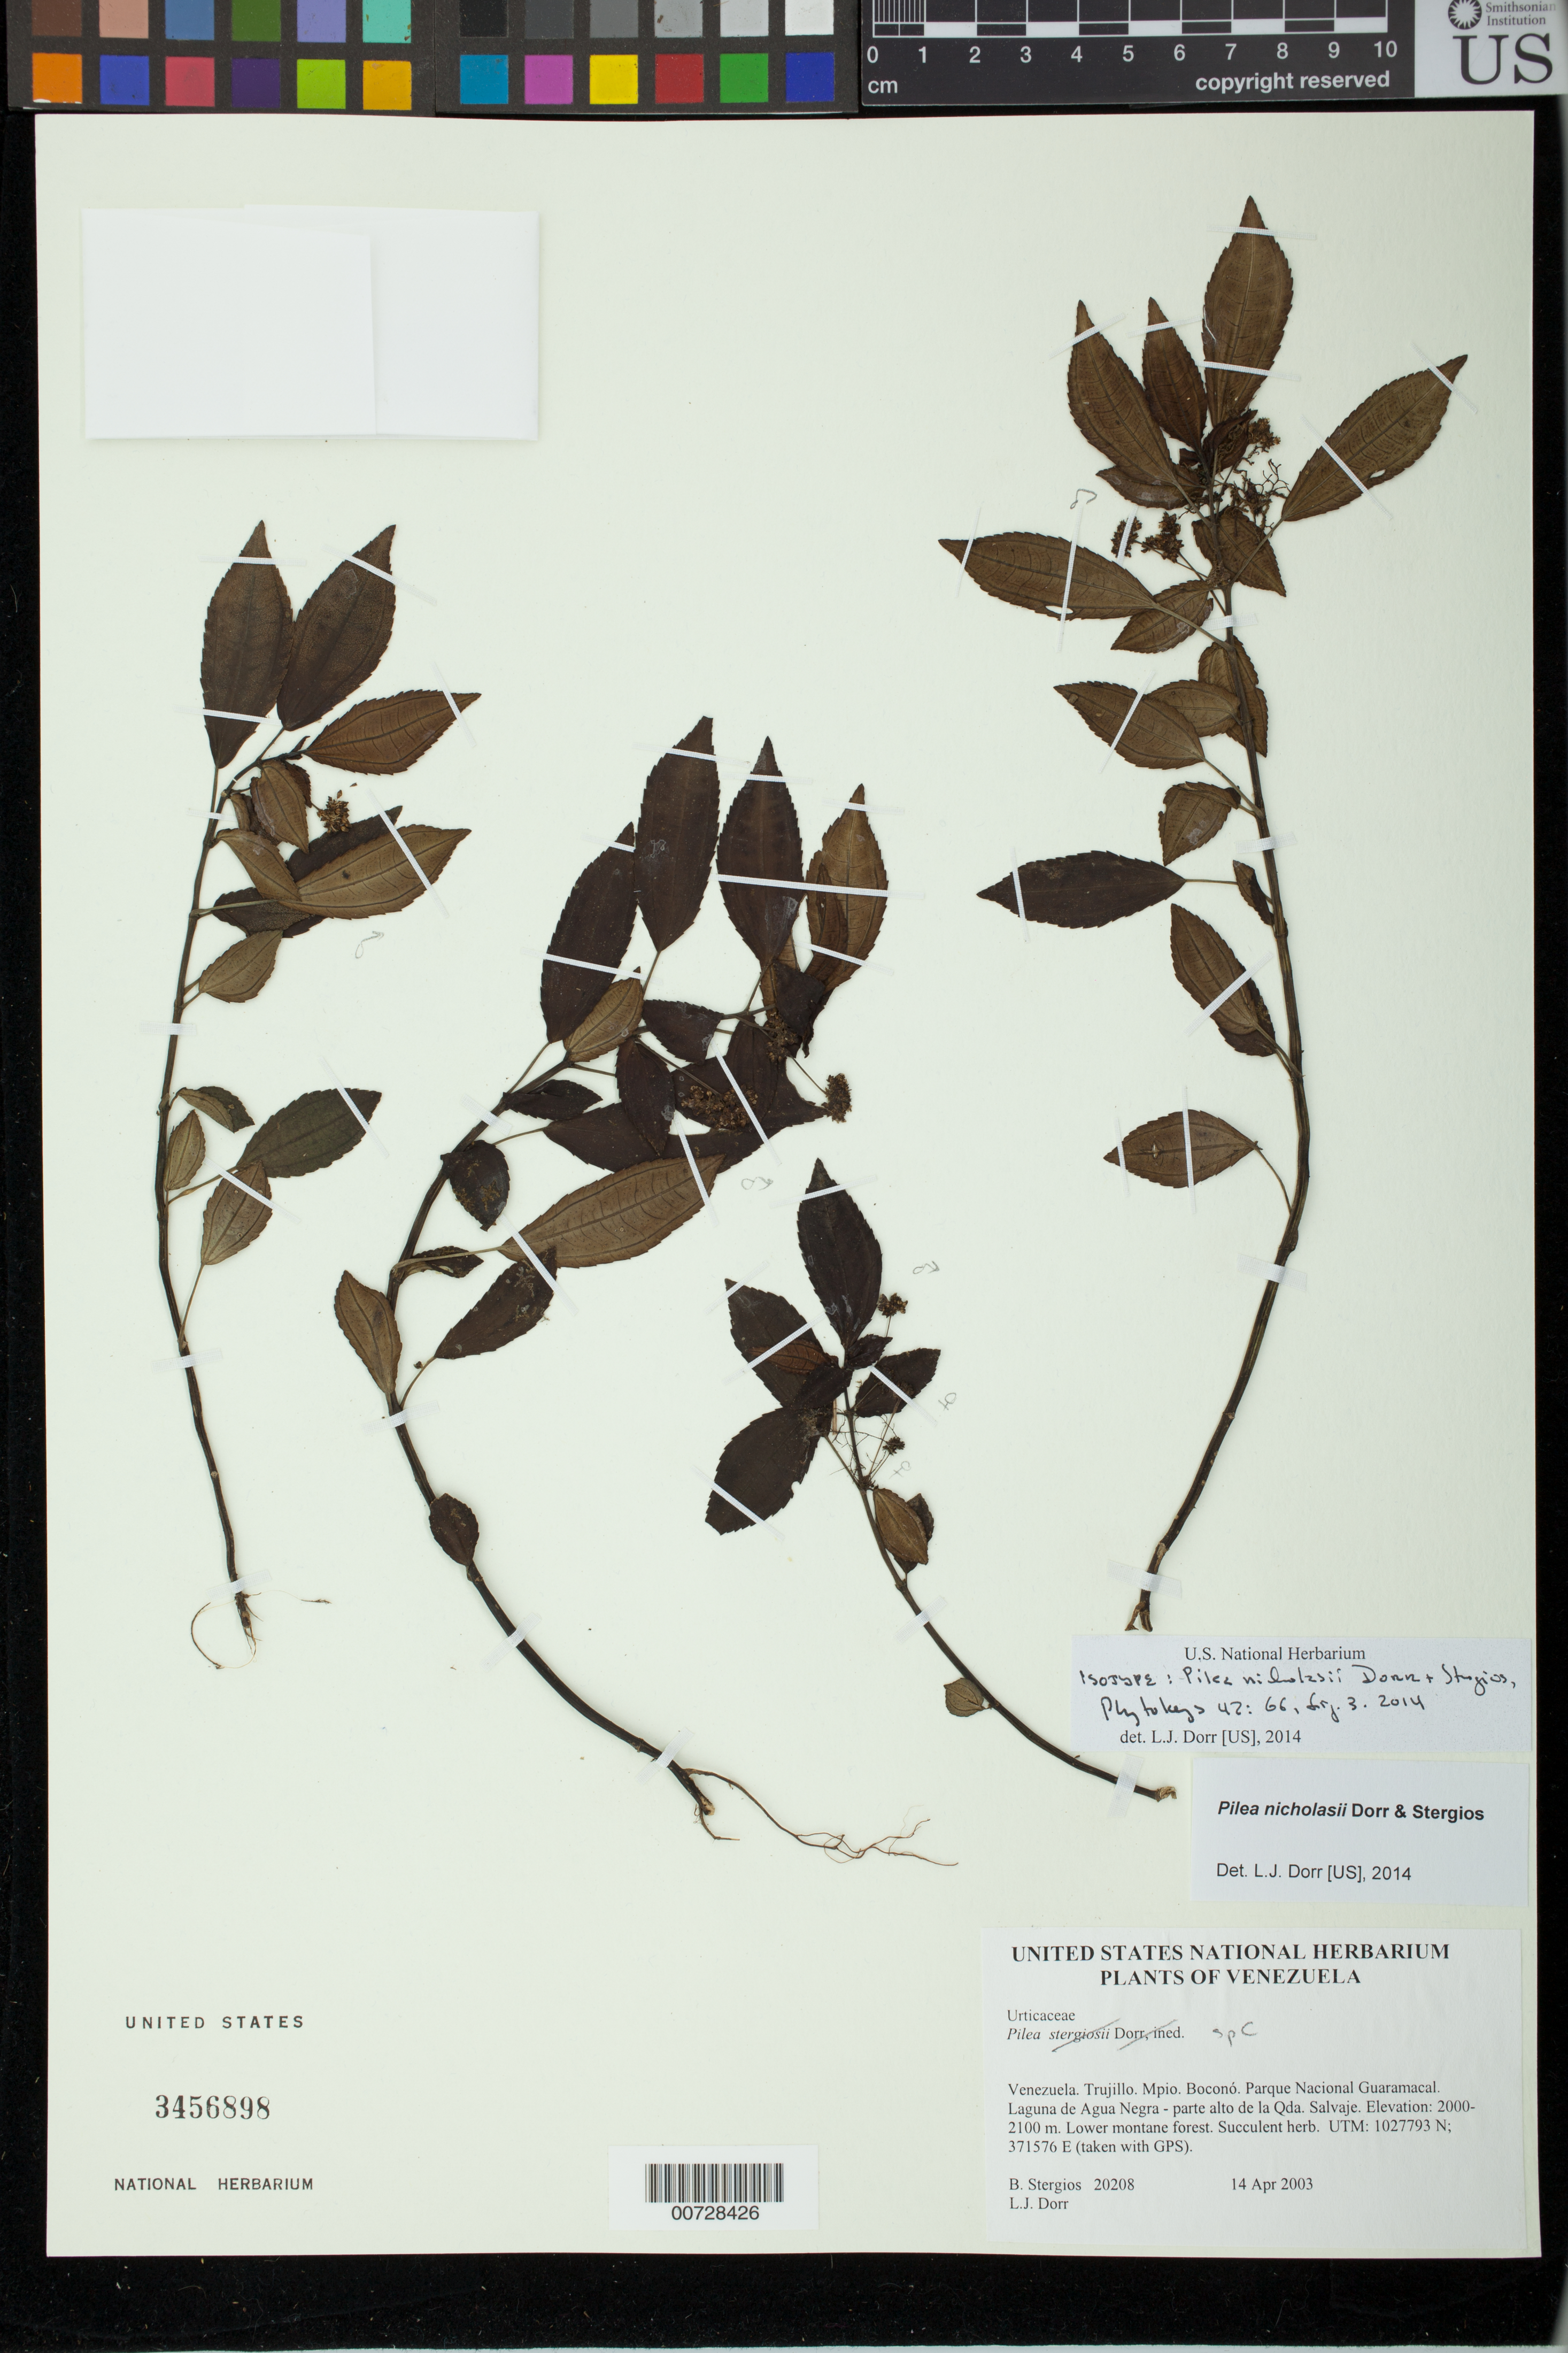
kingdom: Plantae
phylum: Tracheophyta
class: Magnoliopsida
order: Rosales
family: Urticaceae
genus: Pilea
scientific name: Pilea nicholasii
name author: Dorr & Stergios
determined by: Dorr, L. J., (BOT), Smithsonian Institution - National Museum of Natural History (UNITED STATES)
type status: Isotype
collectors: B. G. Stergios & L. J. Dorr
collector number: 20208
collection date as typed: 14 Apr 2003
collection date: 2003-04-14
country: Venezuela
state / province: Trujillo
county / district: Boconó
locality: Parque Nacional Guaramacal. Laguna de Agua Negra - parte alto de la Qda. Salvaje.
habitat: Lower montane forest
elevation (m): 2000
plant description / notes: PORT, US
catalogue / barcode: US 3456898